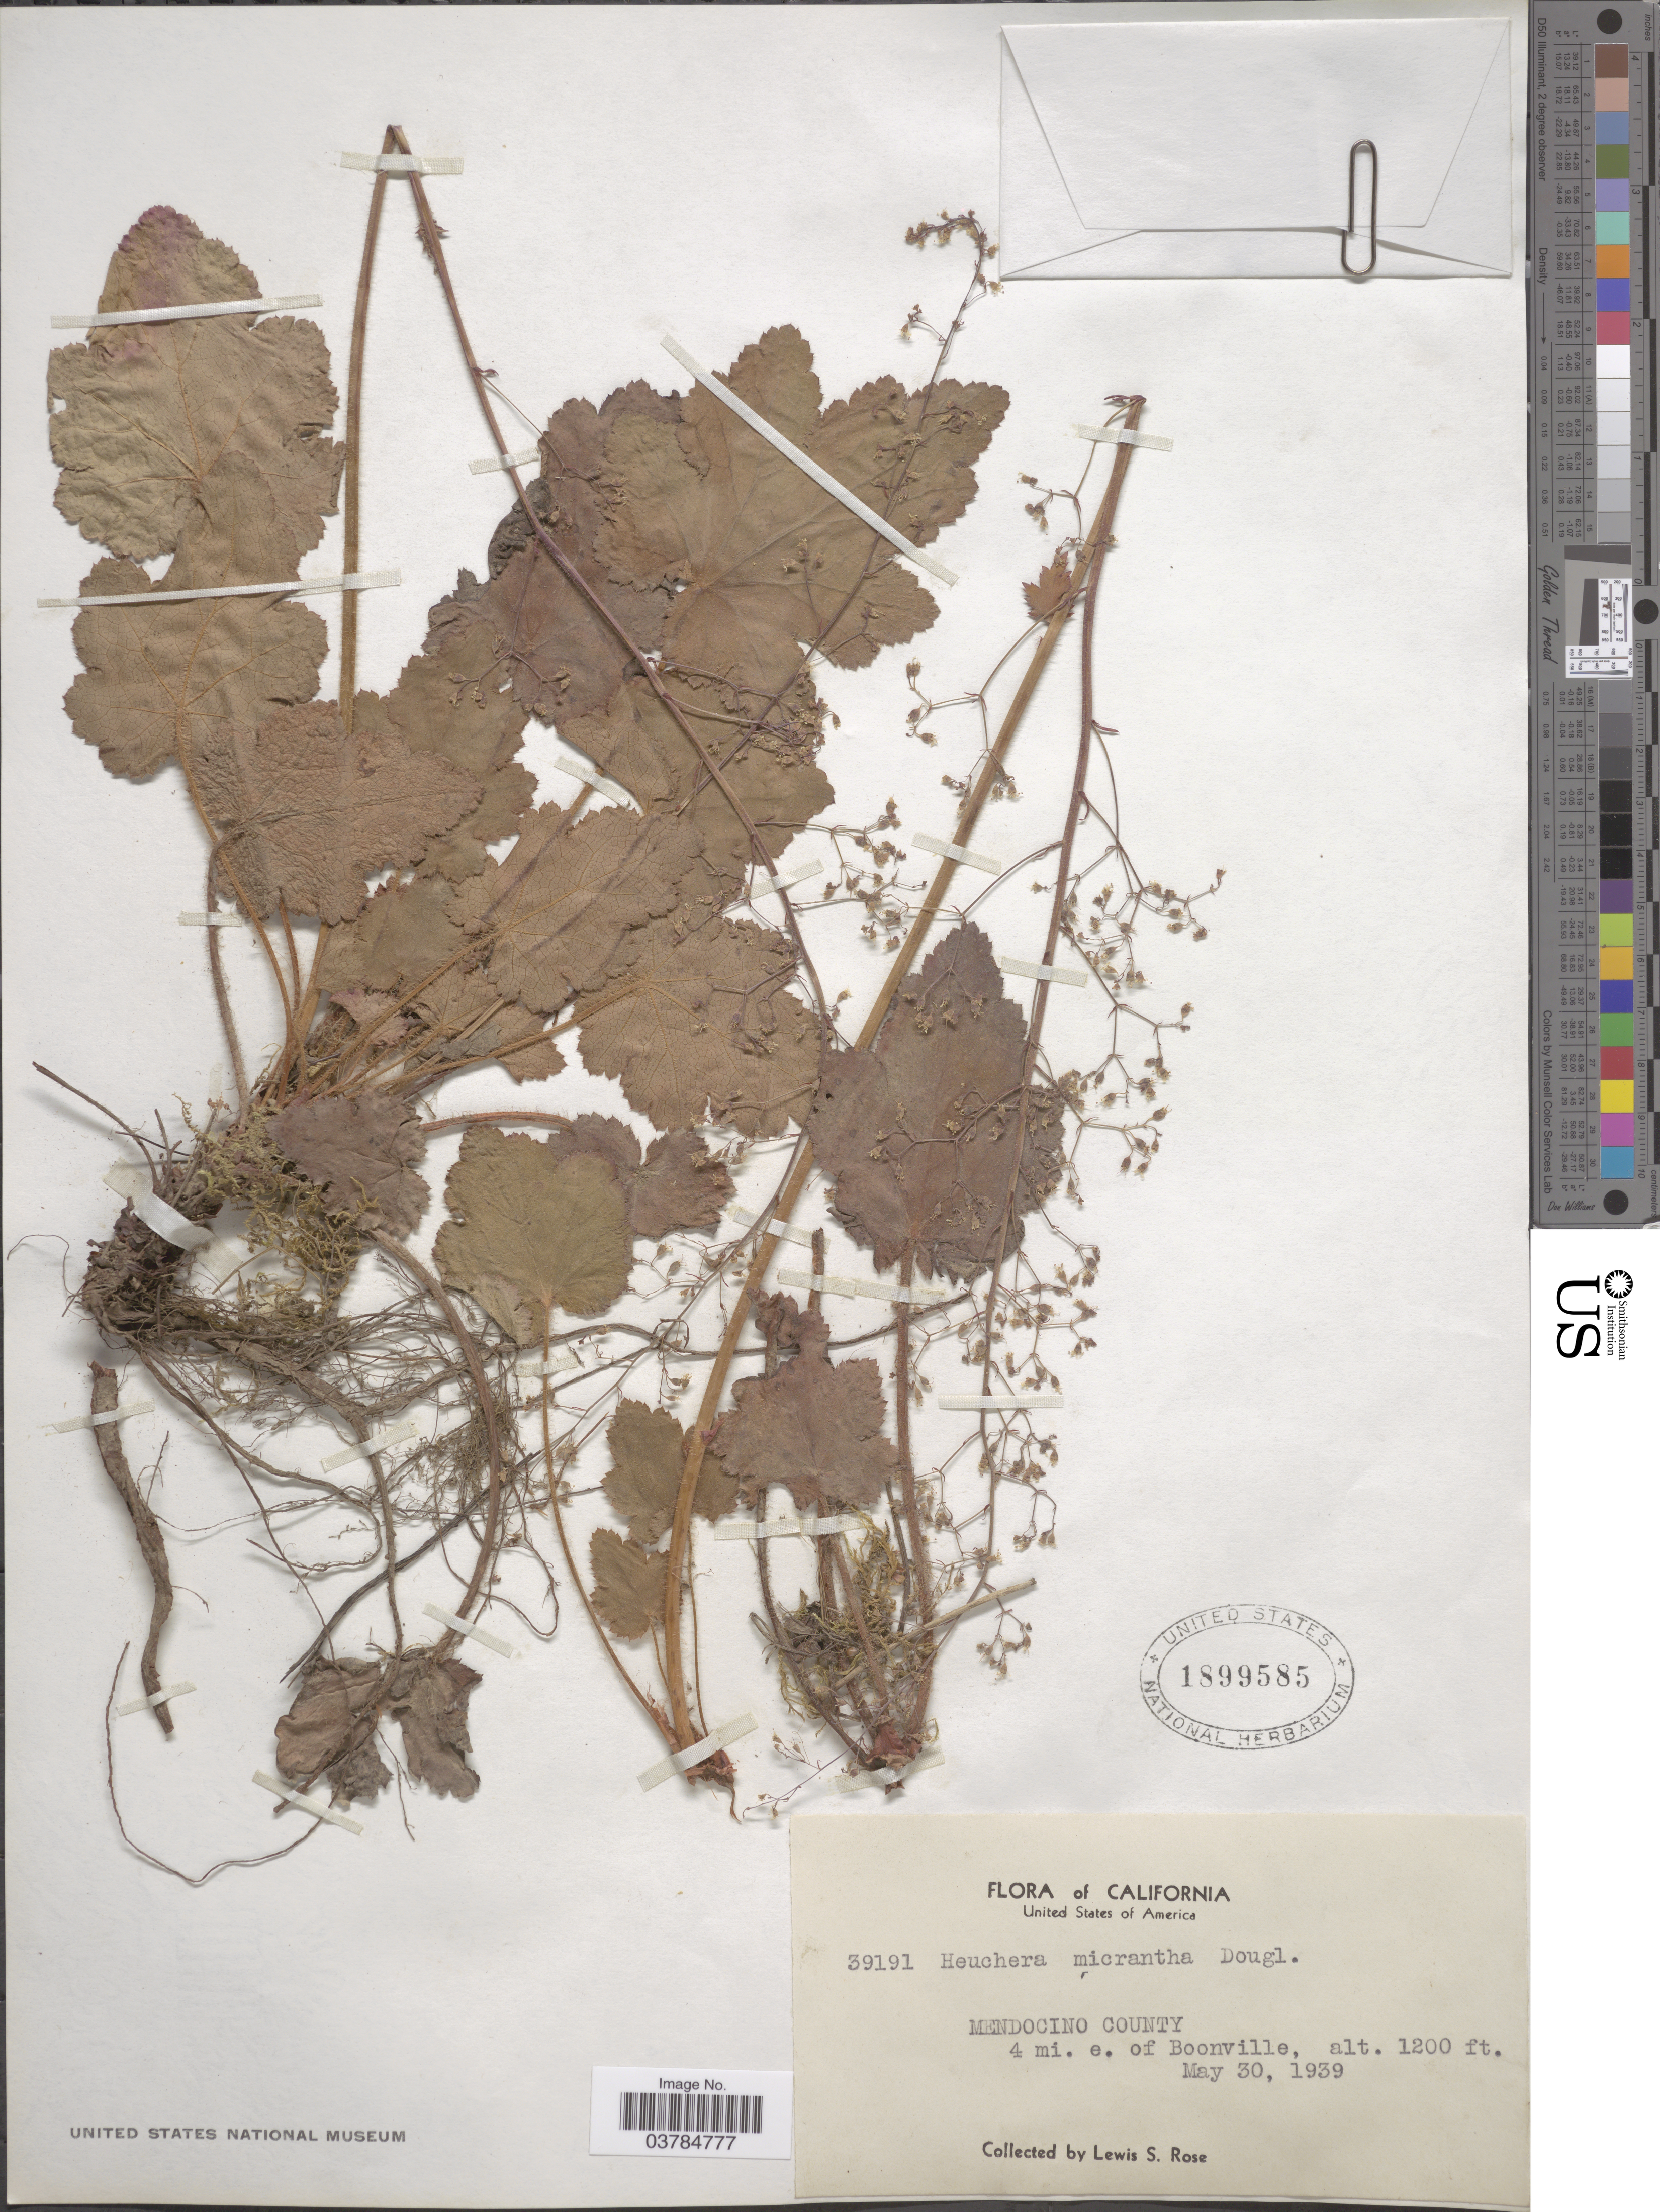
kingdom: Plantae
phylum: Tracheophyta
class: Magnoliopsida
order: Saxifragales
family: Saxifragaceae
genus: Heuchera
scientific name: Heuchera micrantha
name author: Douglas ex Lindl.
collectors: L. S. Rose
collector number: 39191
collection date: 1939-05-30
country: United States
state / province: California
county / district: Mendocino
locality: Mendocino County. 4 mi. e. of Boonville.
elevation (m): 366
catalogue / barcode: US 1899585